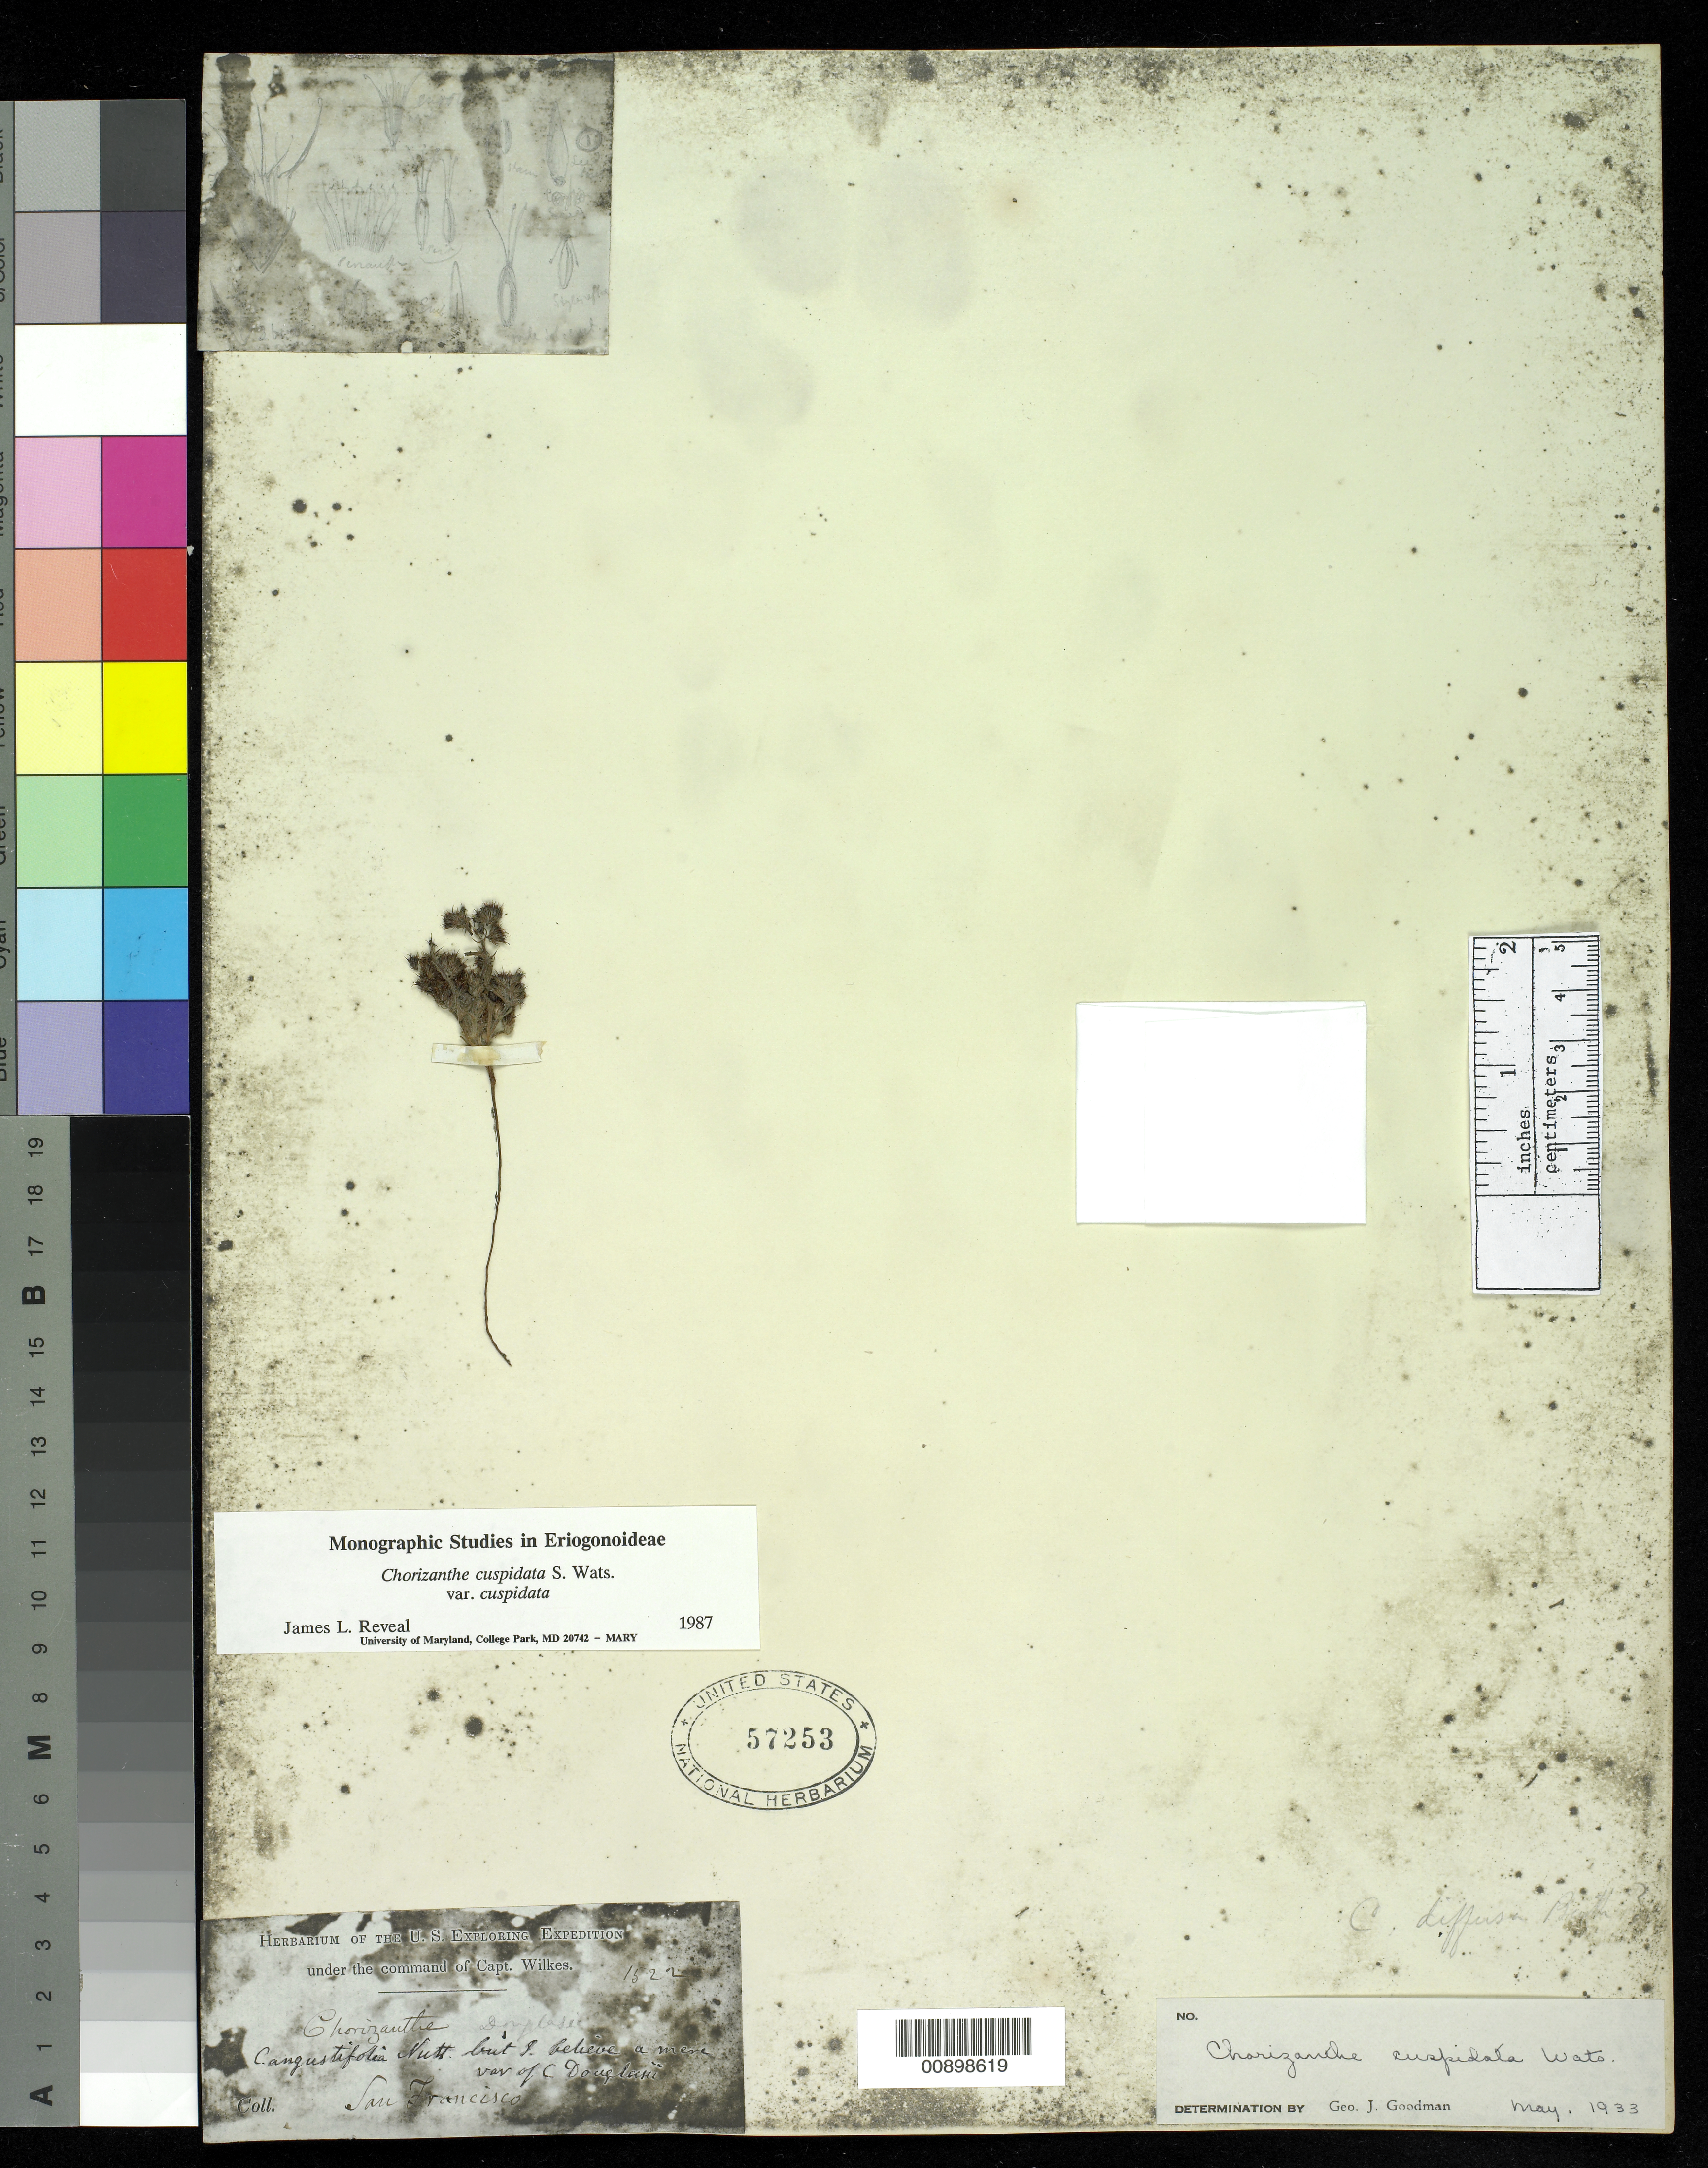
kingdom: Plantae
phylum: Tracheophyta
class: Magnoliopsida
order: Caryophyllales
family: Polygonaceae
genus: Chorizanthe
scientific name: Chorizanthe cuspidata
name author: S. Watson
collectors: Wilkes Explor. Exped.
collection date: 1838/1842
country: United States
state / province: California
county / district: San Francisco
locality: San Francisco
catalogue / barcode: US 57253